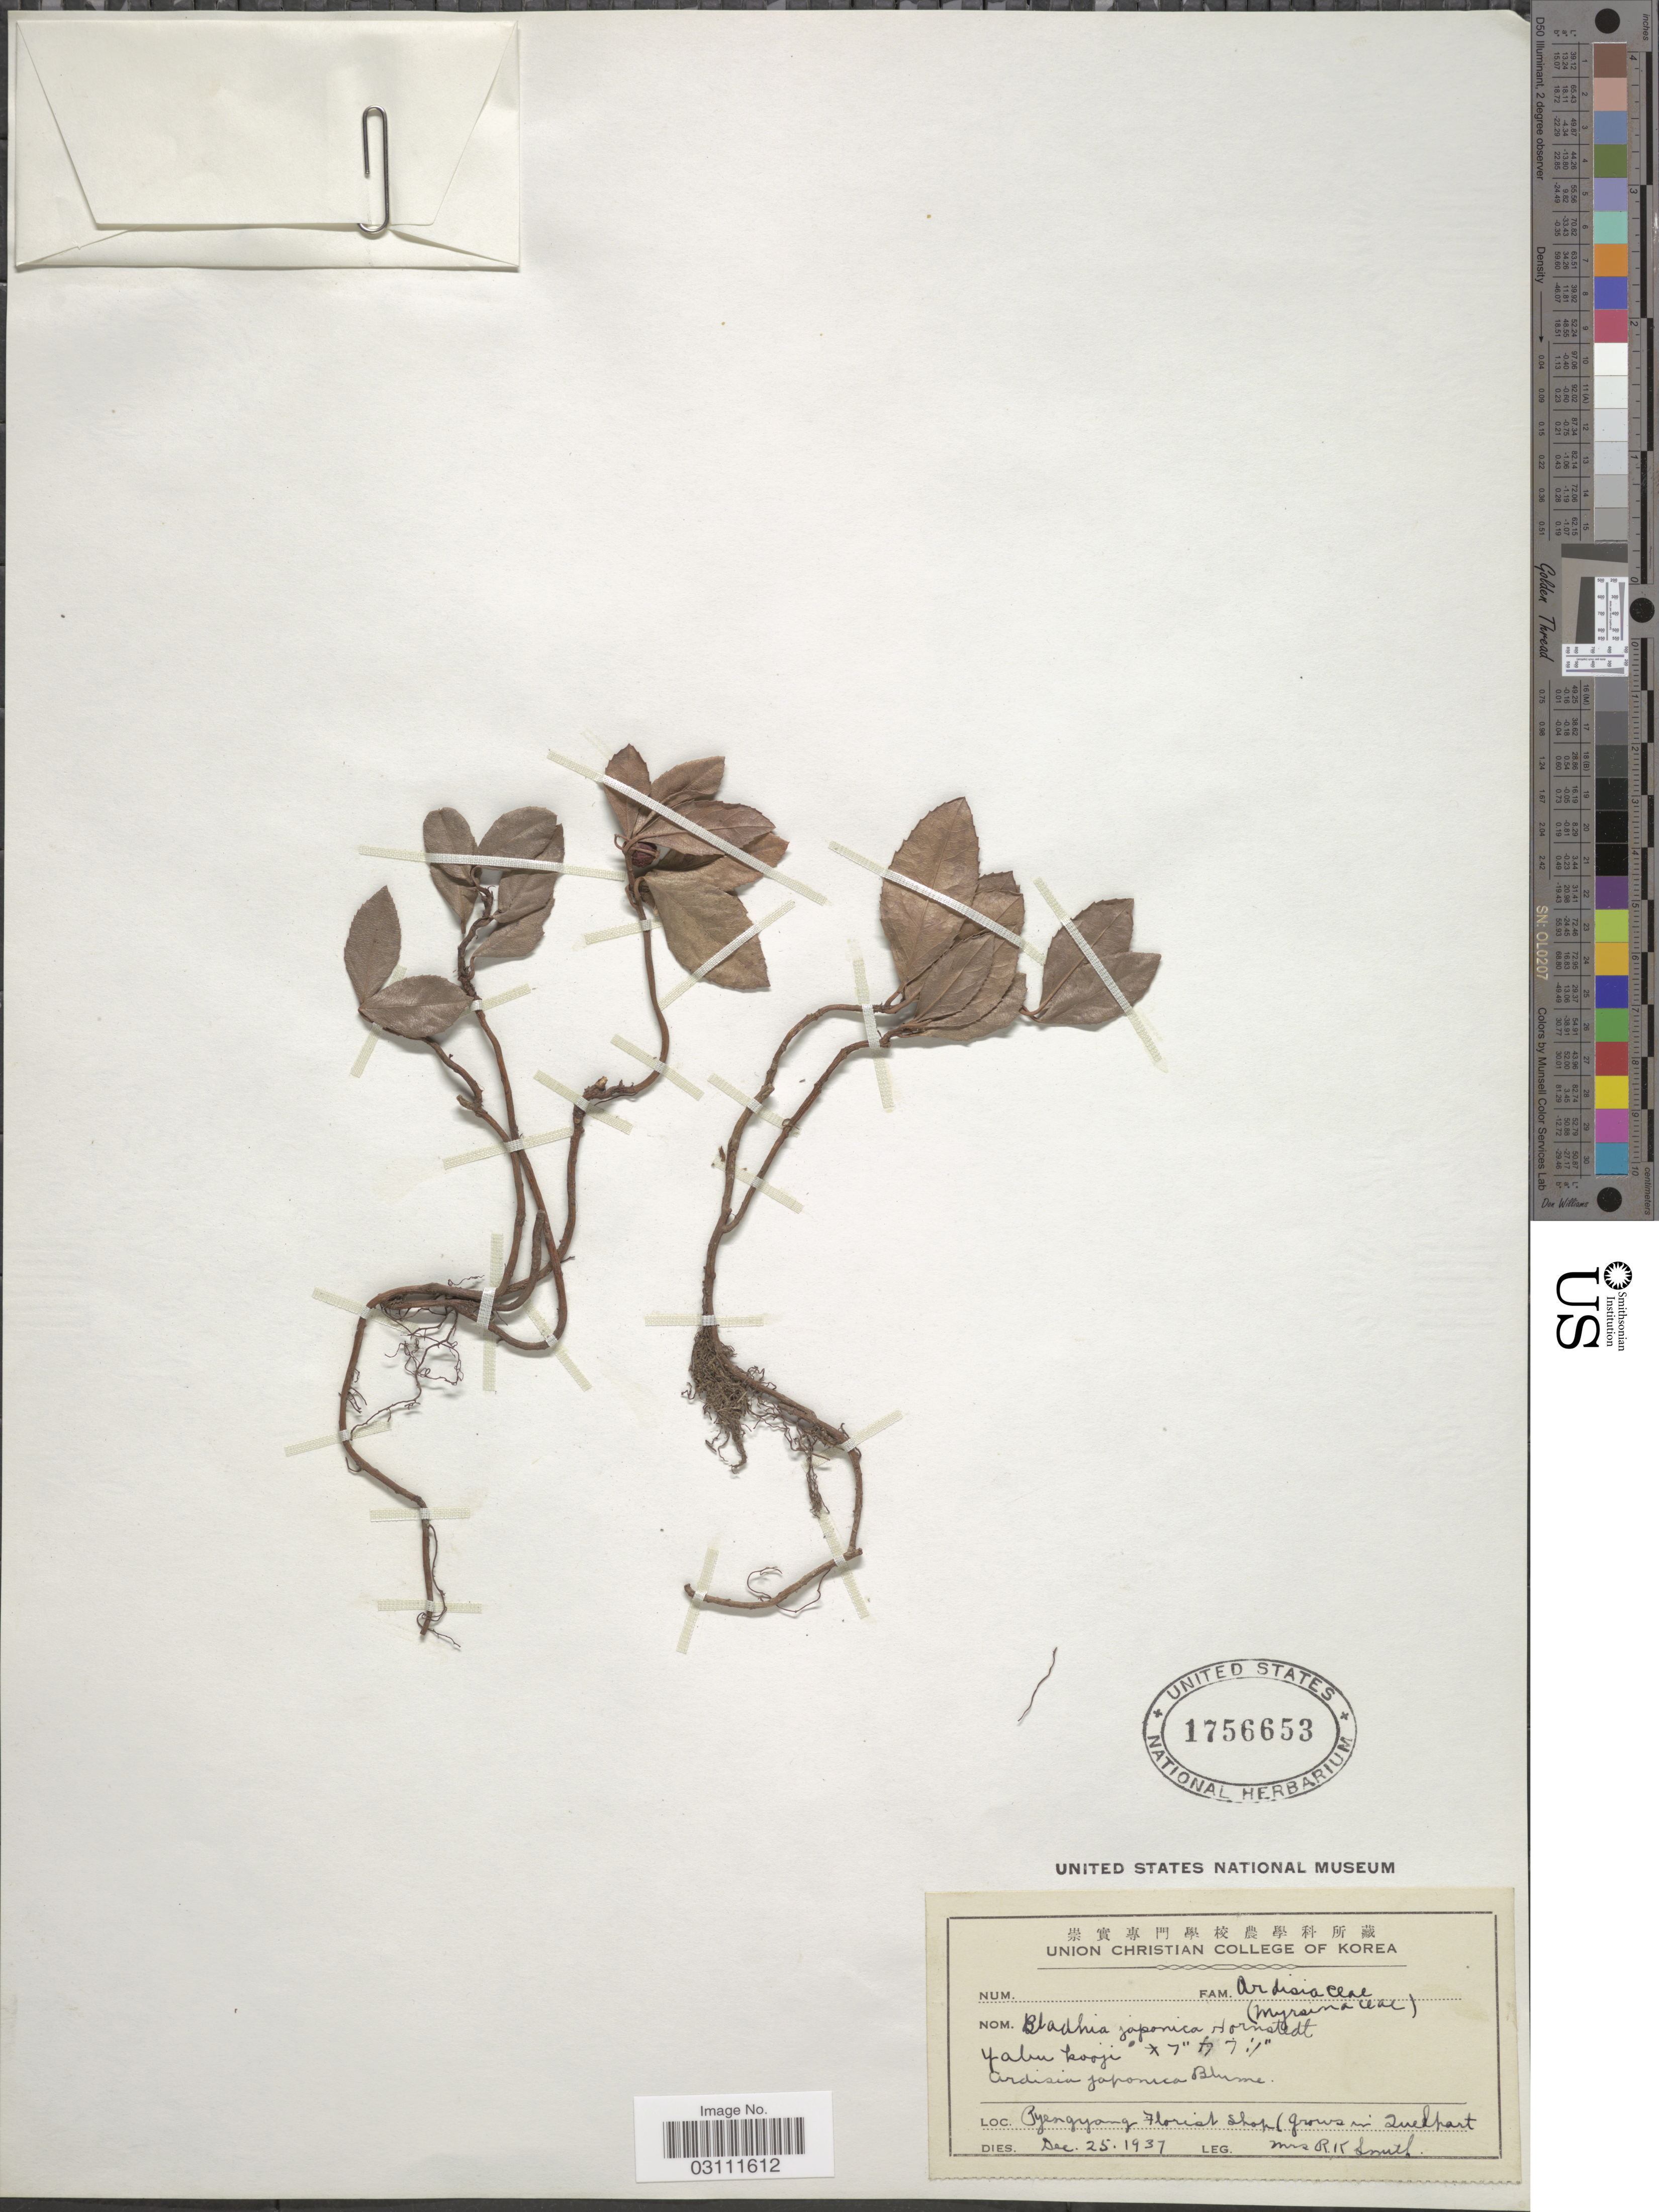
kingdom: Plantae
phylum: Tracheophyta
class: Magnoliopsida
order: Ericales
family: Primulaceae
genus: Ardisia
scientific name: Ardisia japonica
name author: (Thunb.) Blume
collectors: R. Smith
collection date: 1937-12-25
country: North Korea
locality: Pyengyang Florist Shop (grows in Quelpart).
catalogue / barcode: US 1756653